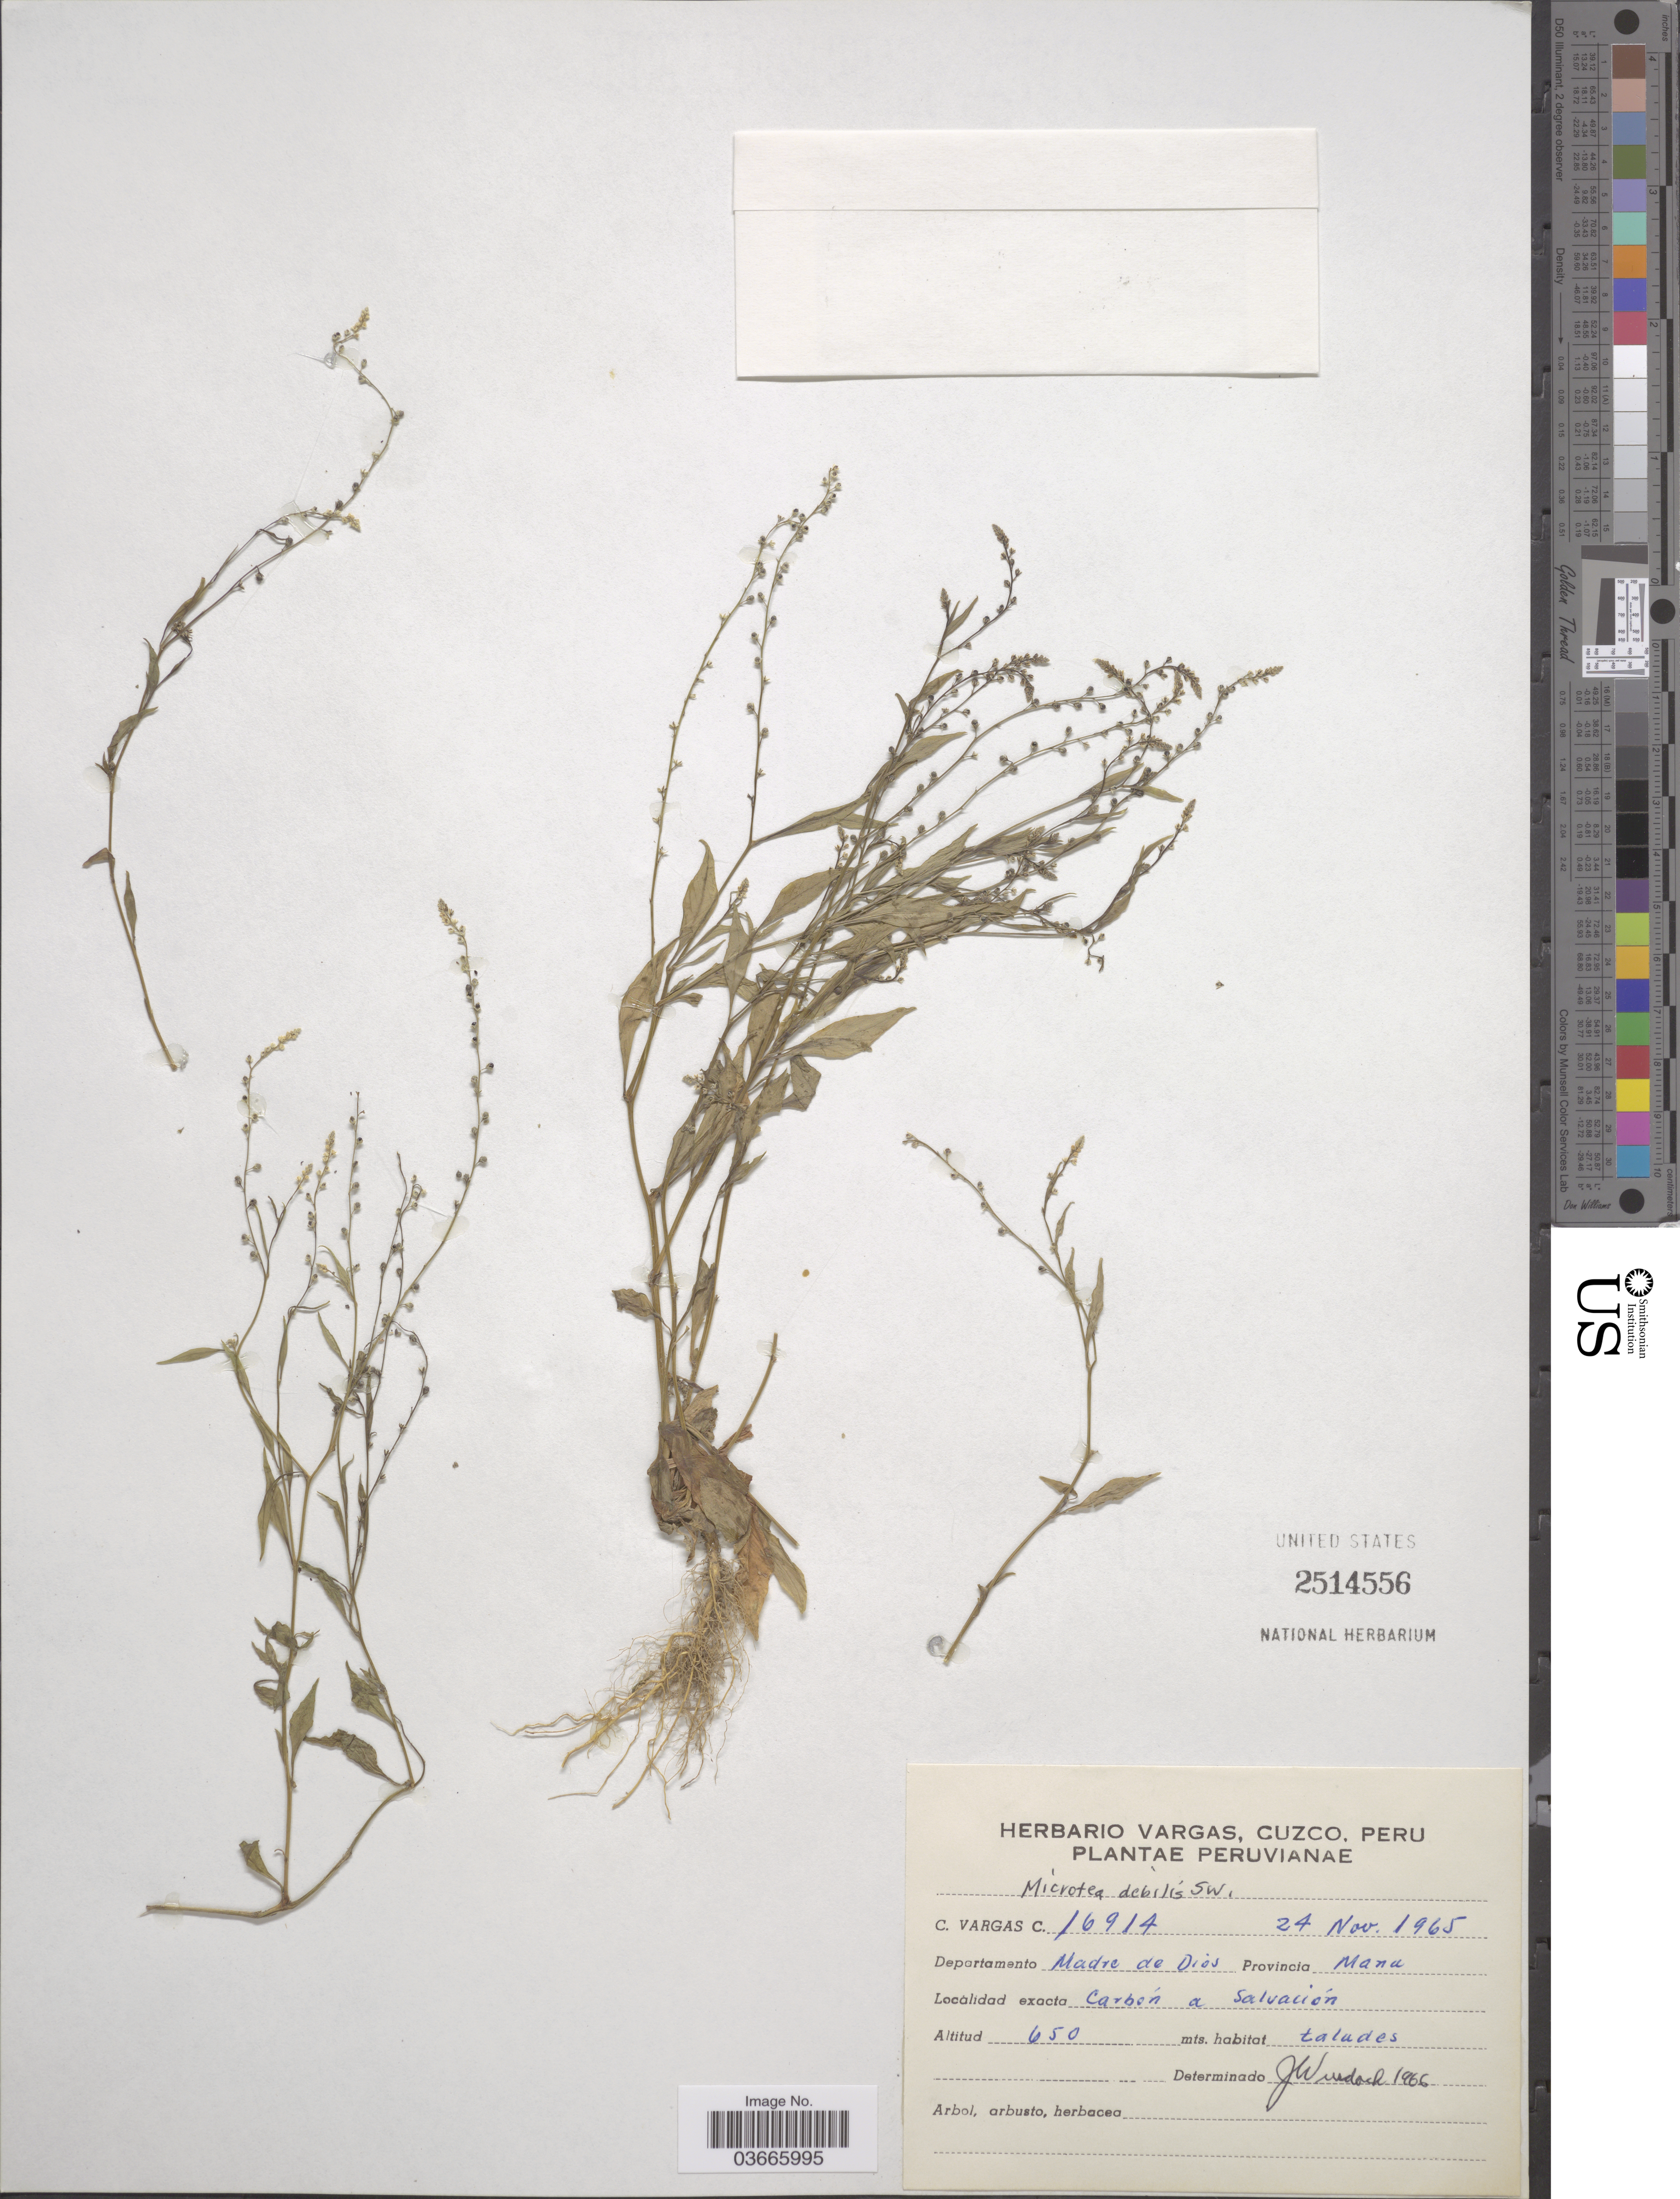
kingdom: Plantae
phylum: Tracheophyta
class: Magnoliopsida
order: Caryophyllales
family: Microteaceae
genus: Microtea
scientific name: Microtea debilis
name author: Sw.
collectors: C. Vargas Calderón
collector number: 16914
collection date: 1965-11-24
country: Peru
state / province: Madre de Dios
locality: Departamento Madre de Dios. Provincia Manu. Carbón a Salvación.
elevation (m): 650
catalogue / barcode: US 2514556